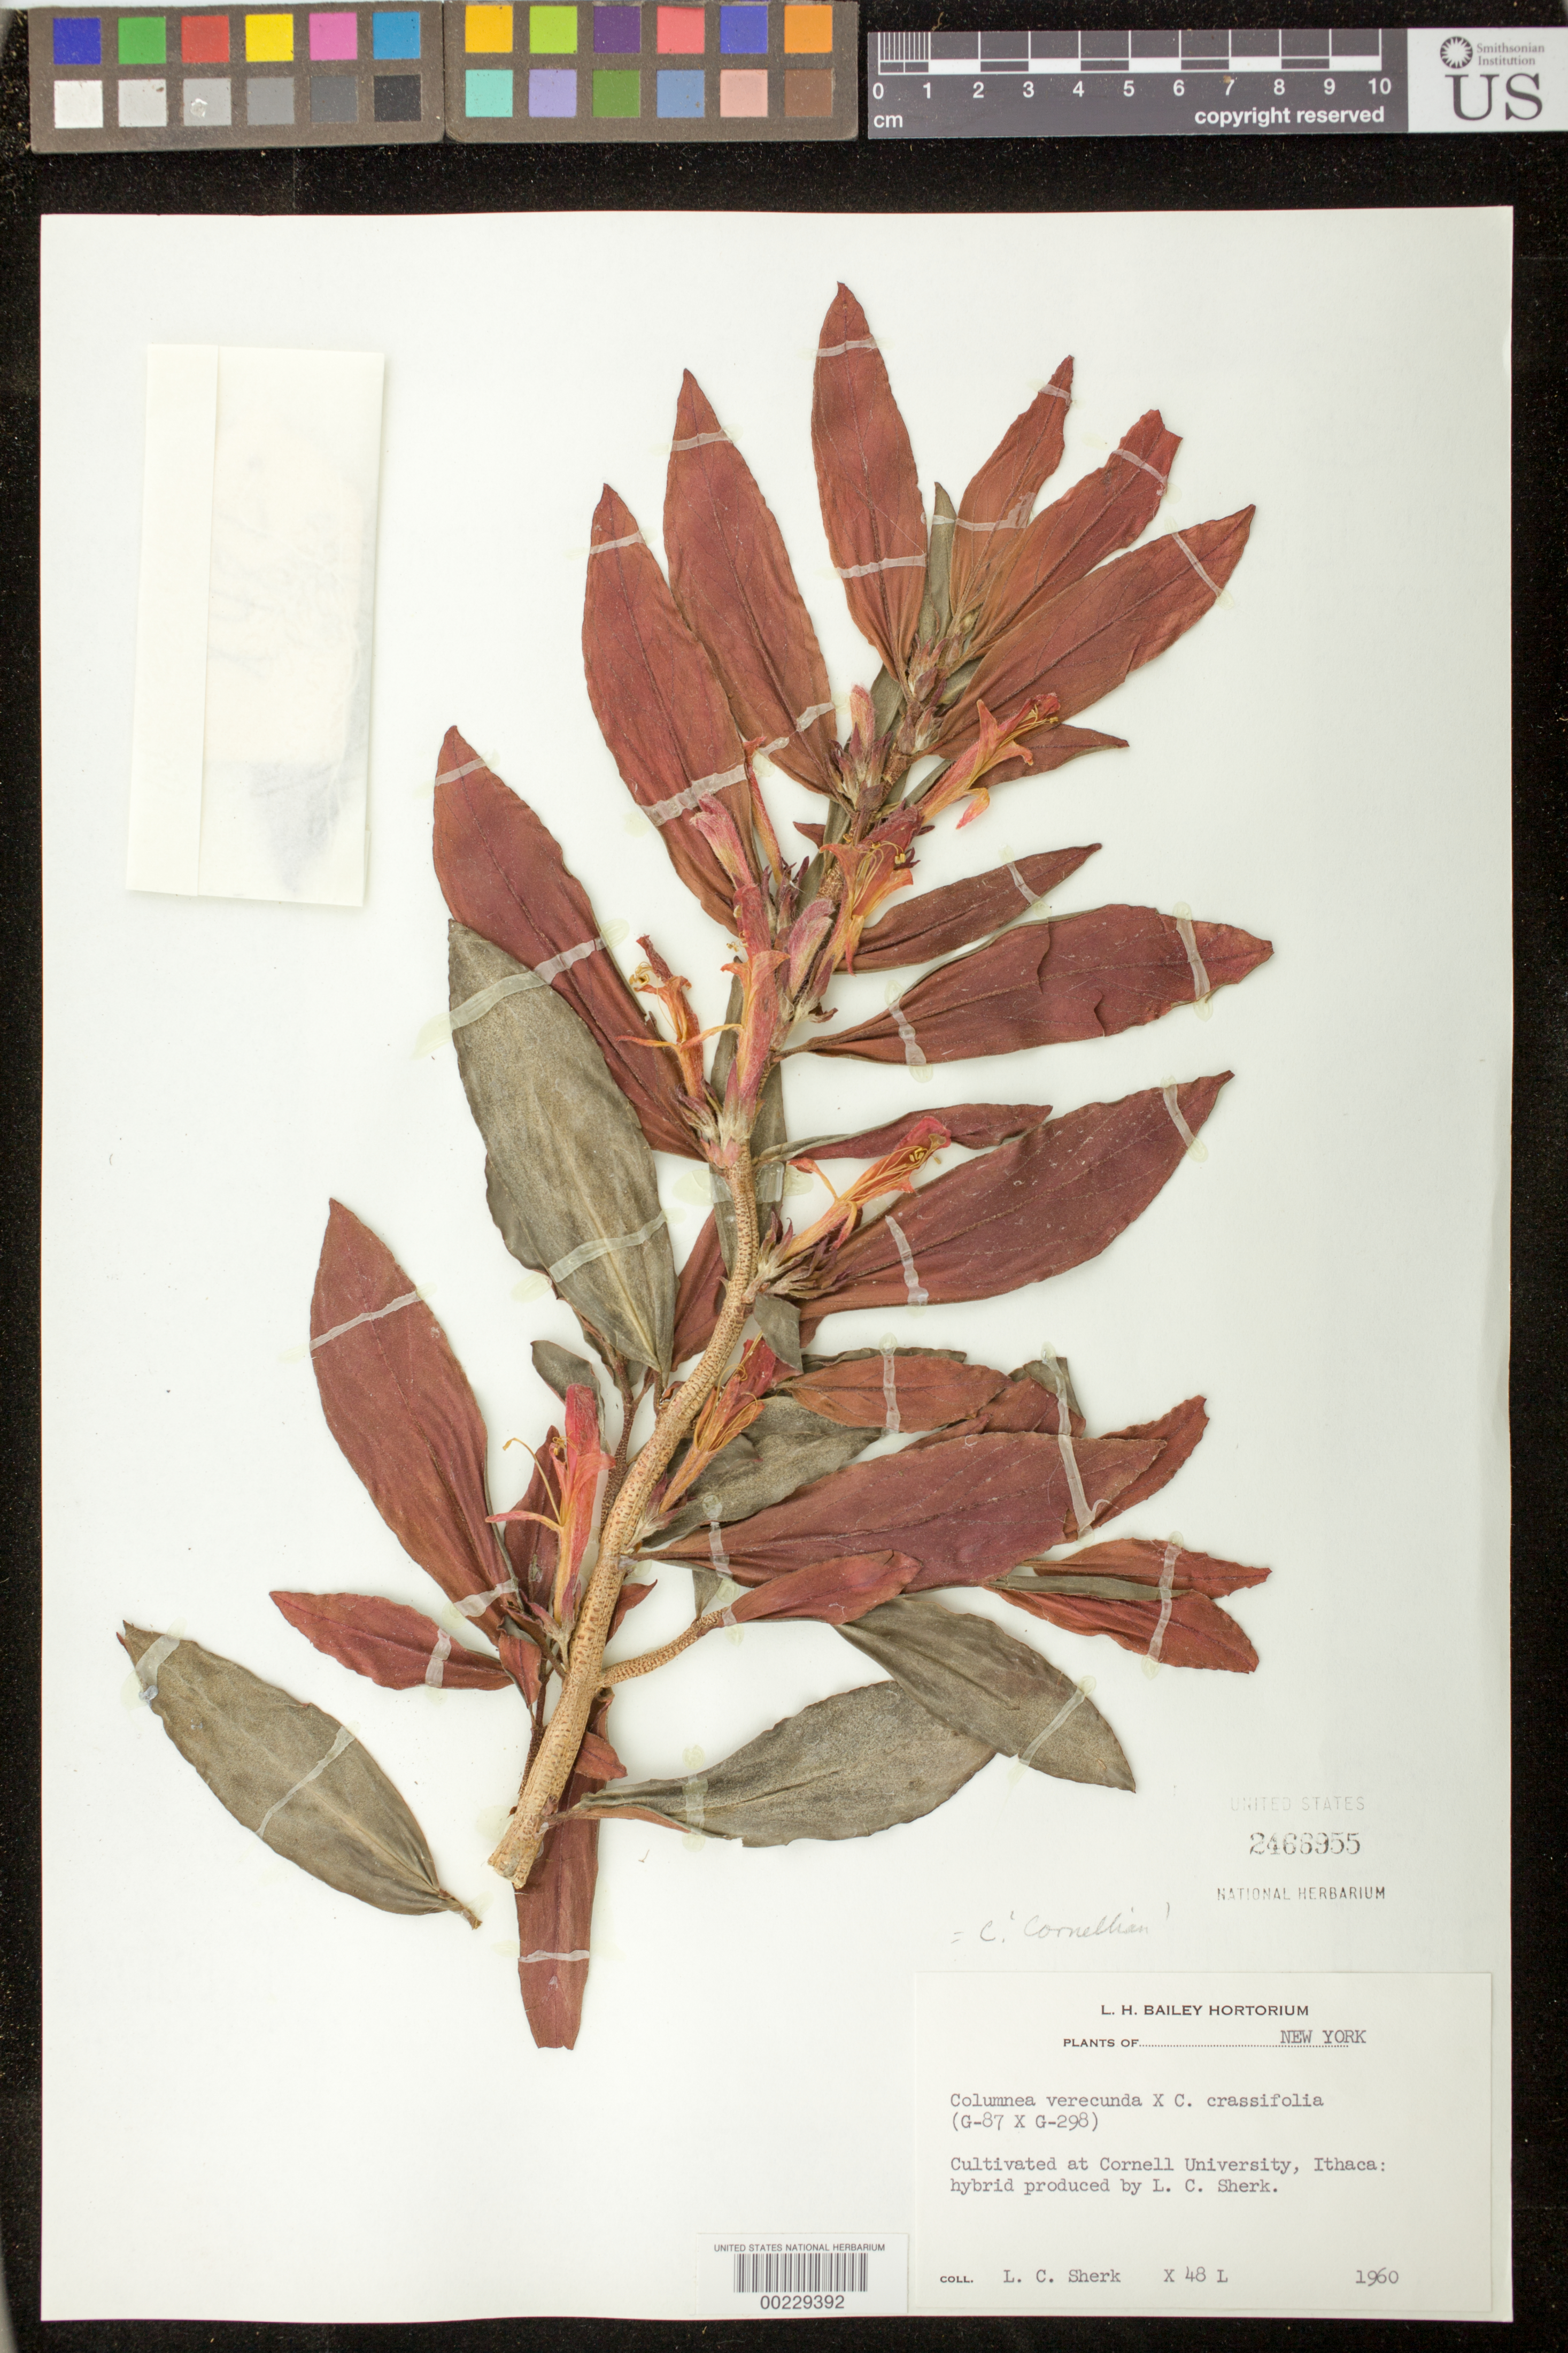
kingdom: Plantae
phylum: Tracheophyta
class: Magnoliopsida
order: Lamiales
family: Gesneriaceae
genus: Columnea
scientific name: Columnea 'Cornellian'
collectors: L. Sherk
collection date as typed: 1960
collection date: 1960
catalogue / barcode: US 2466955